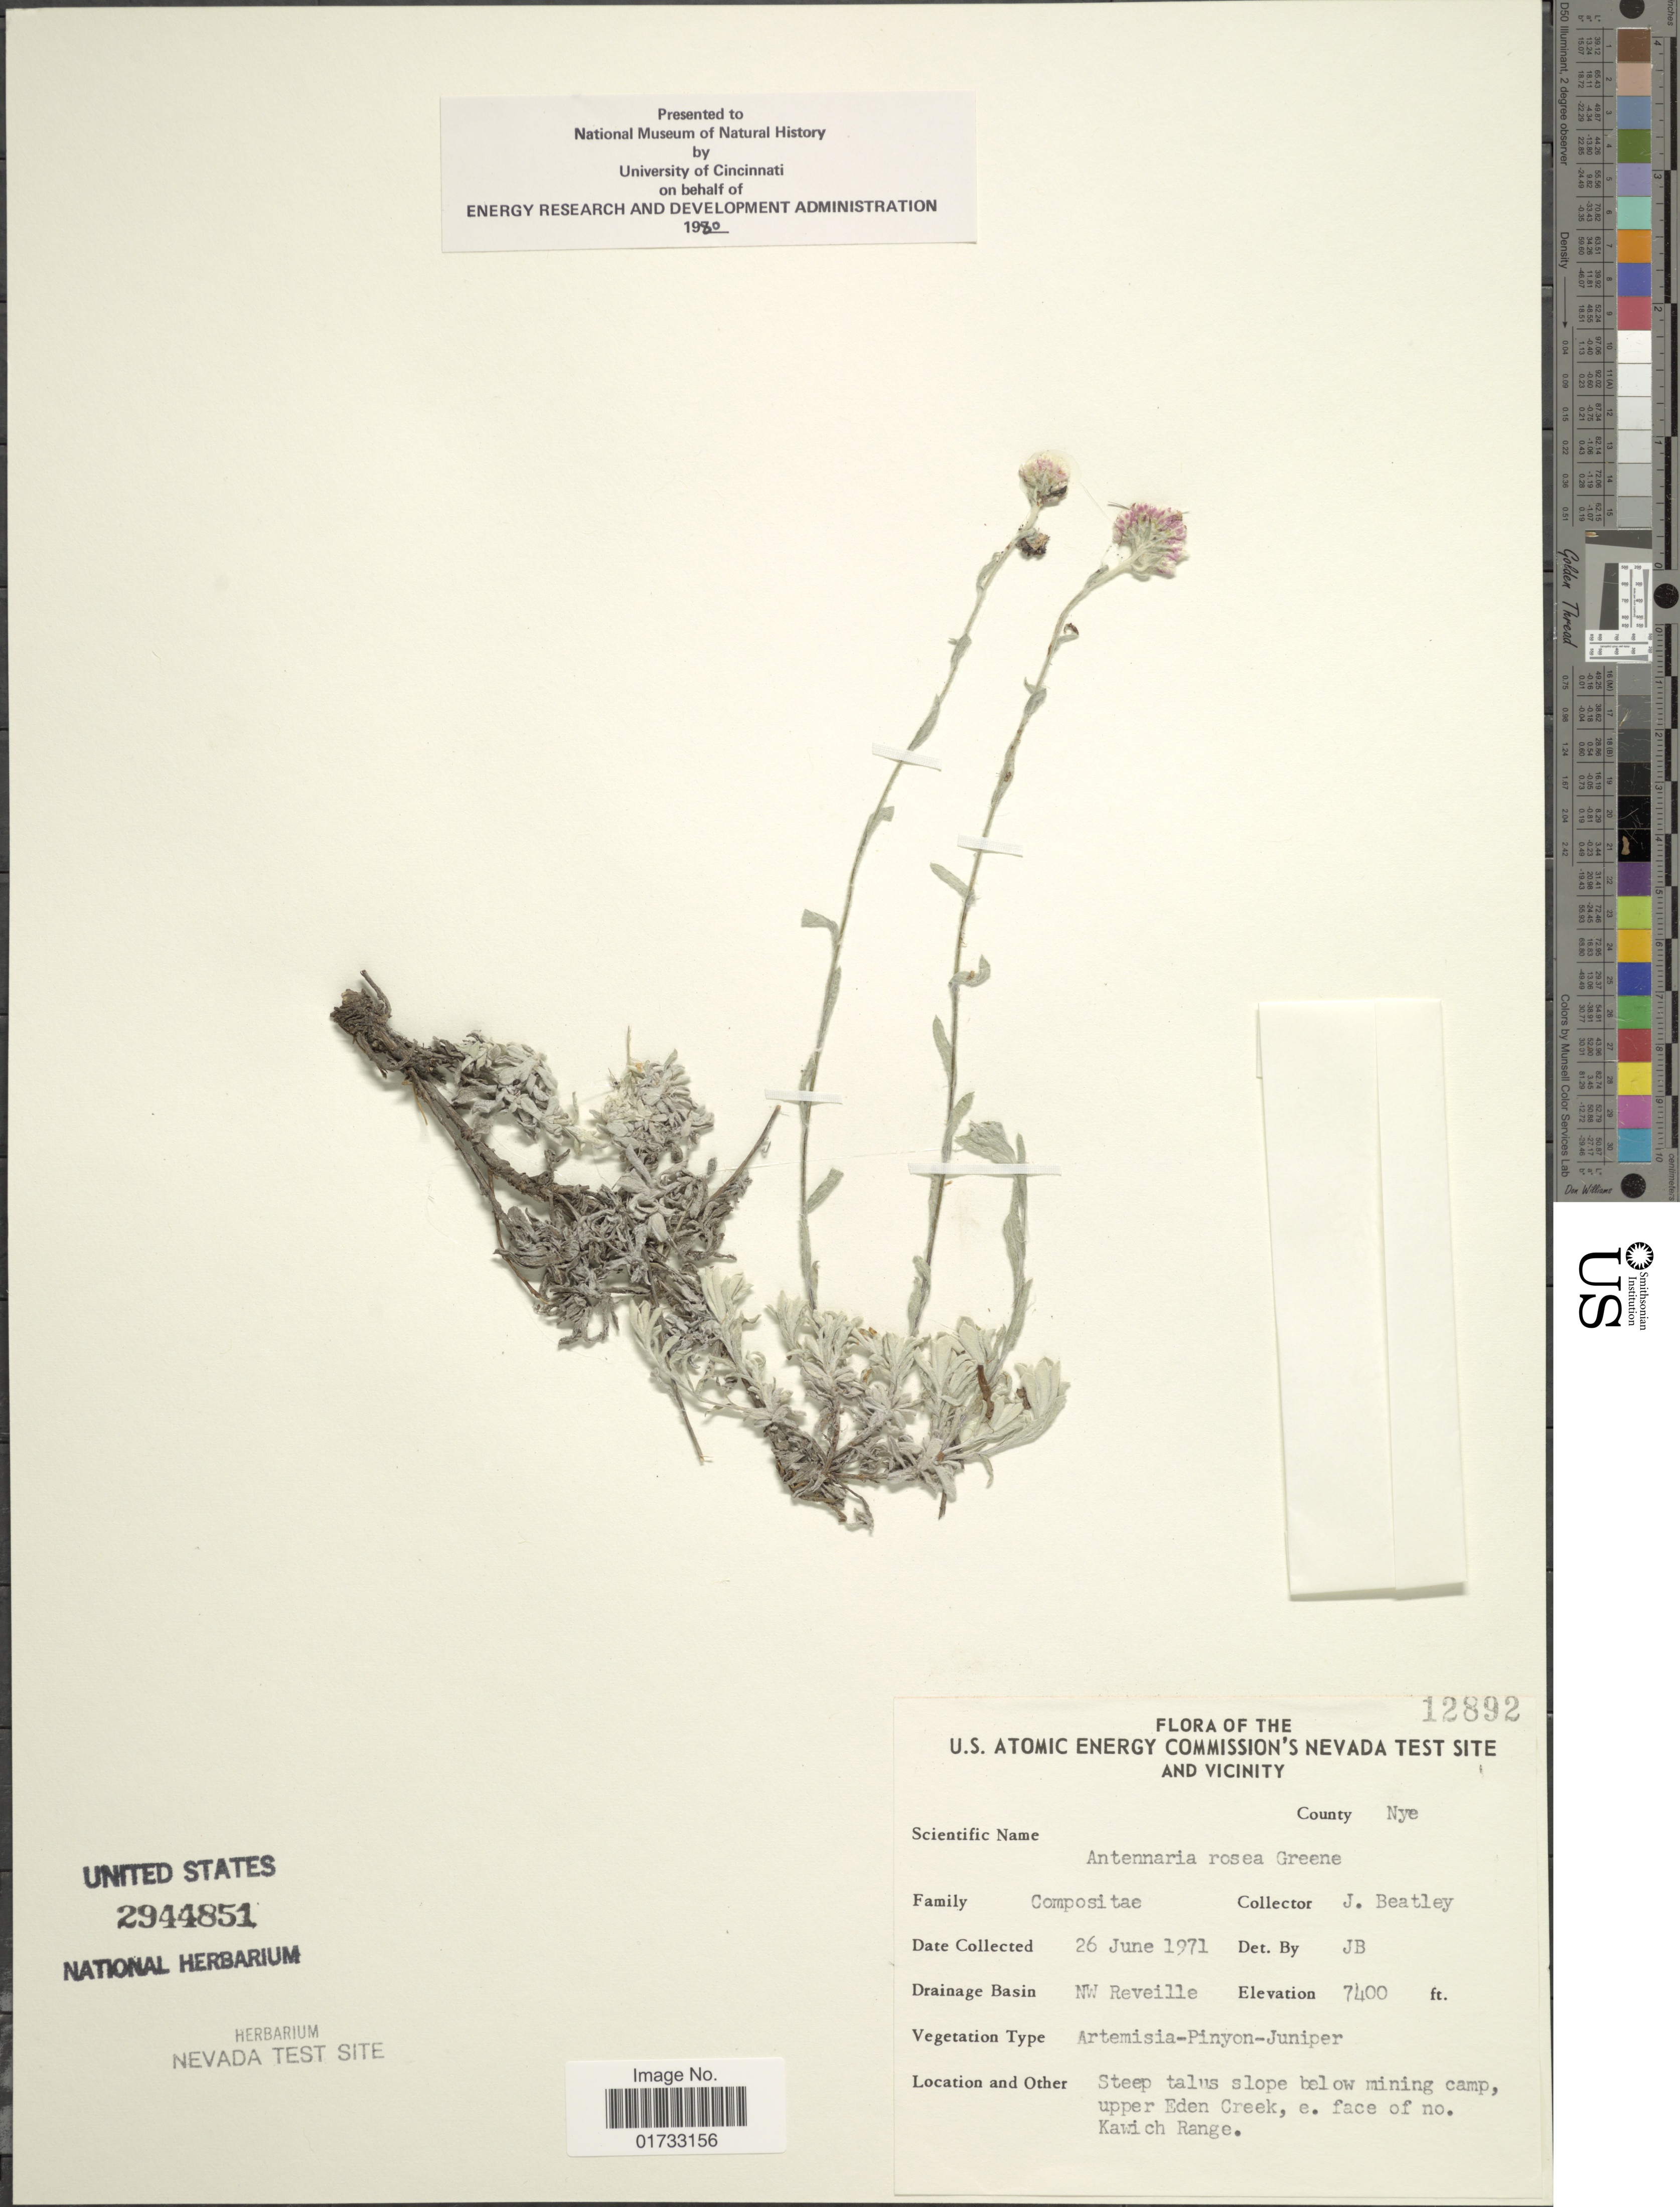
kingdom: Plantae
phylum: Tracheophyta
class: Magnoliopsida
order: Asterales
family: Asteraceae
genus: Antennaria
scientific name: Antennaria rosea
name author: Greene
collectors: J. C. Beatley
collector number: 12892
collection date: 1971-06-26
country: United States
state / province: Nevada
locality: U.S. Atomic Energy Commision's Nevada Test Site and Vicinity, NW Reveille, steep talus slope below mining camp, upper Eden Creek, e. face of no. Kawich Range, County Nye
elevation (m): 2256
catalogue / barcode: US 2944851